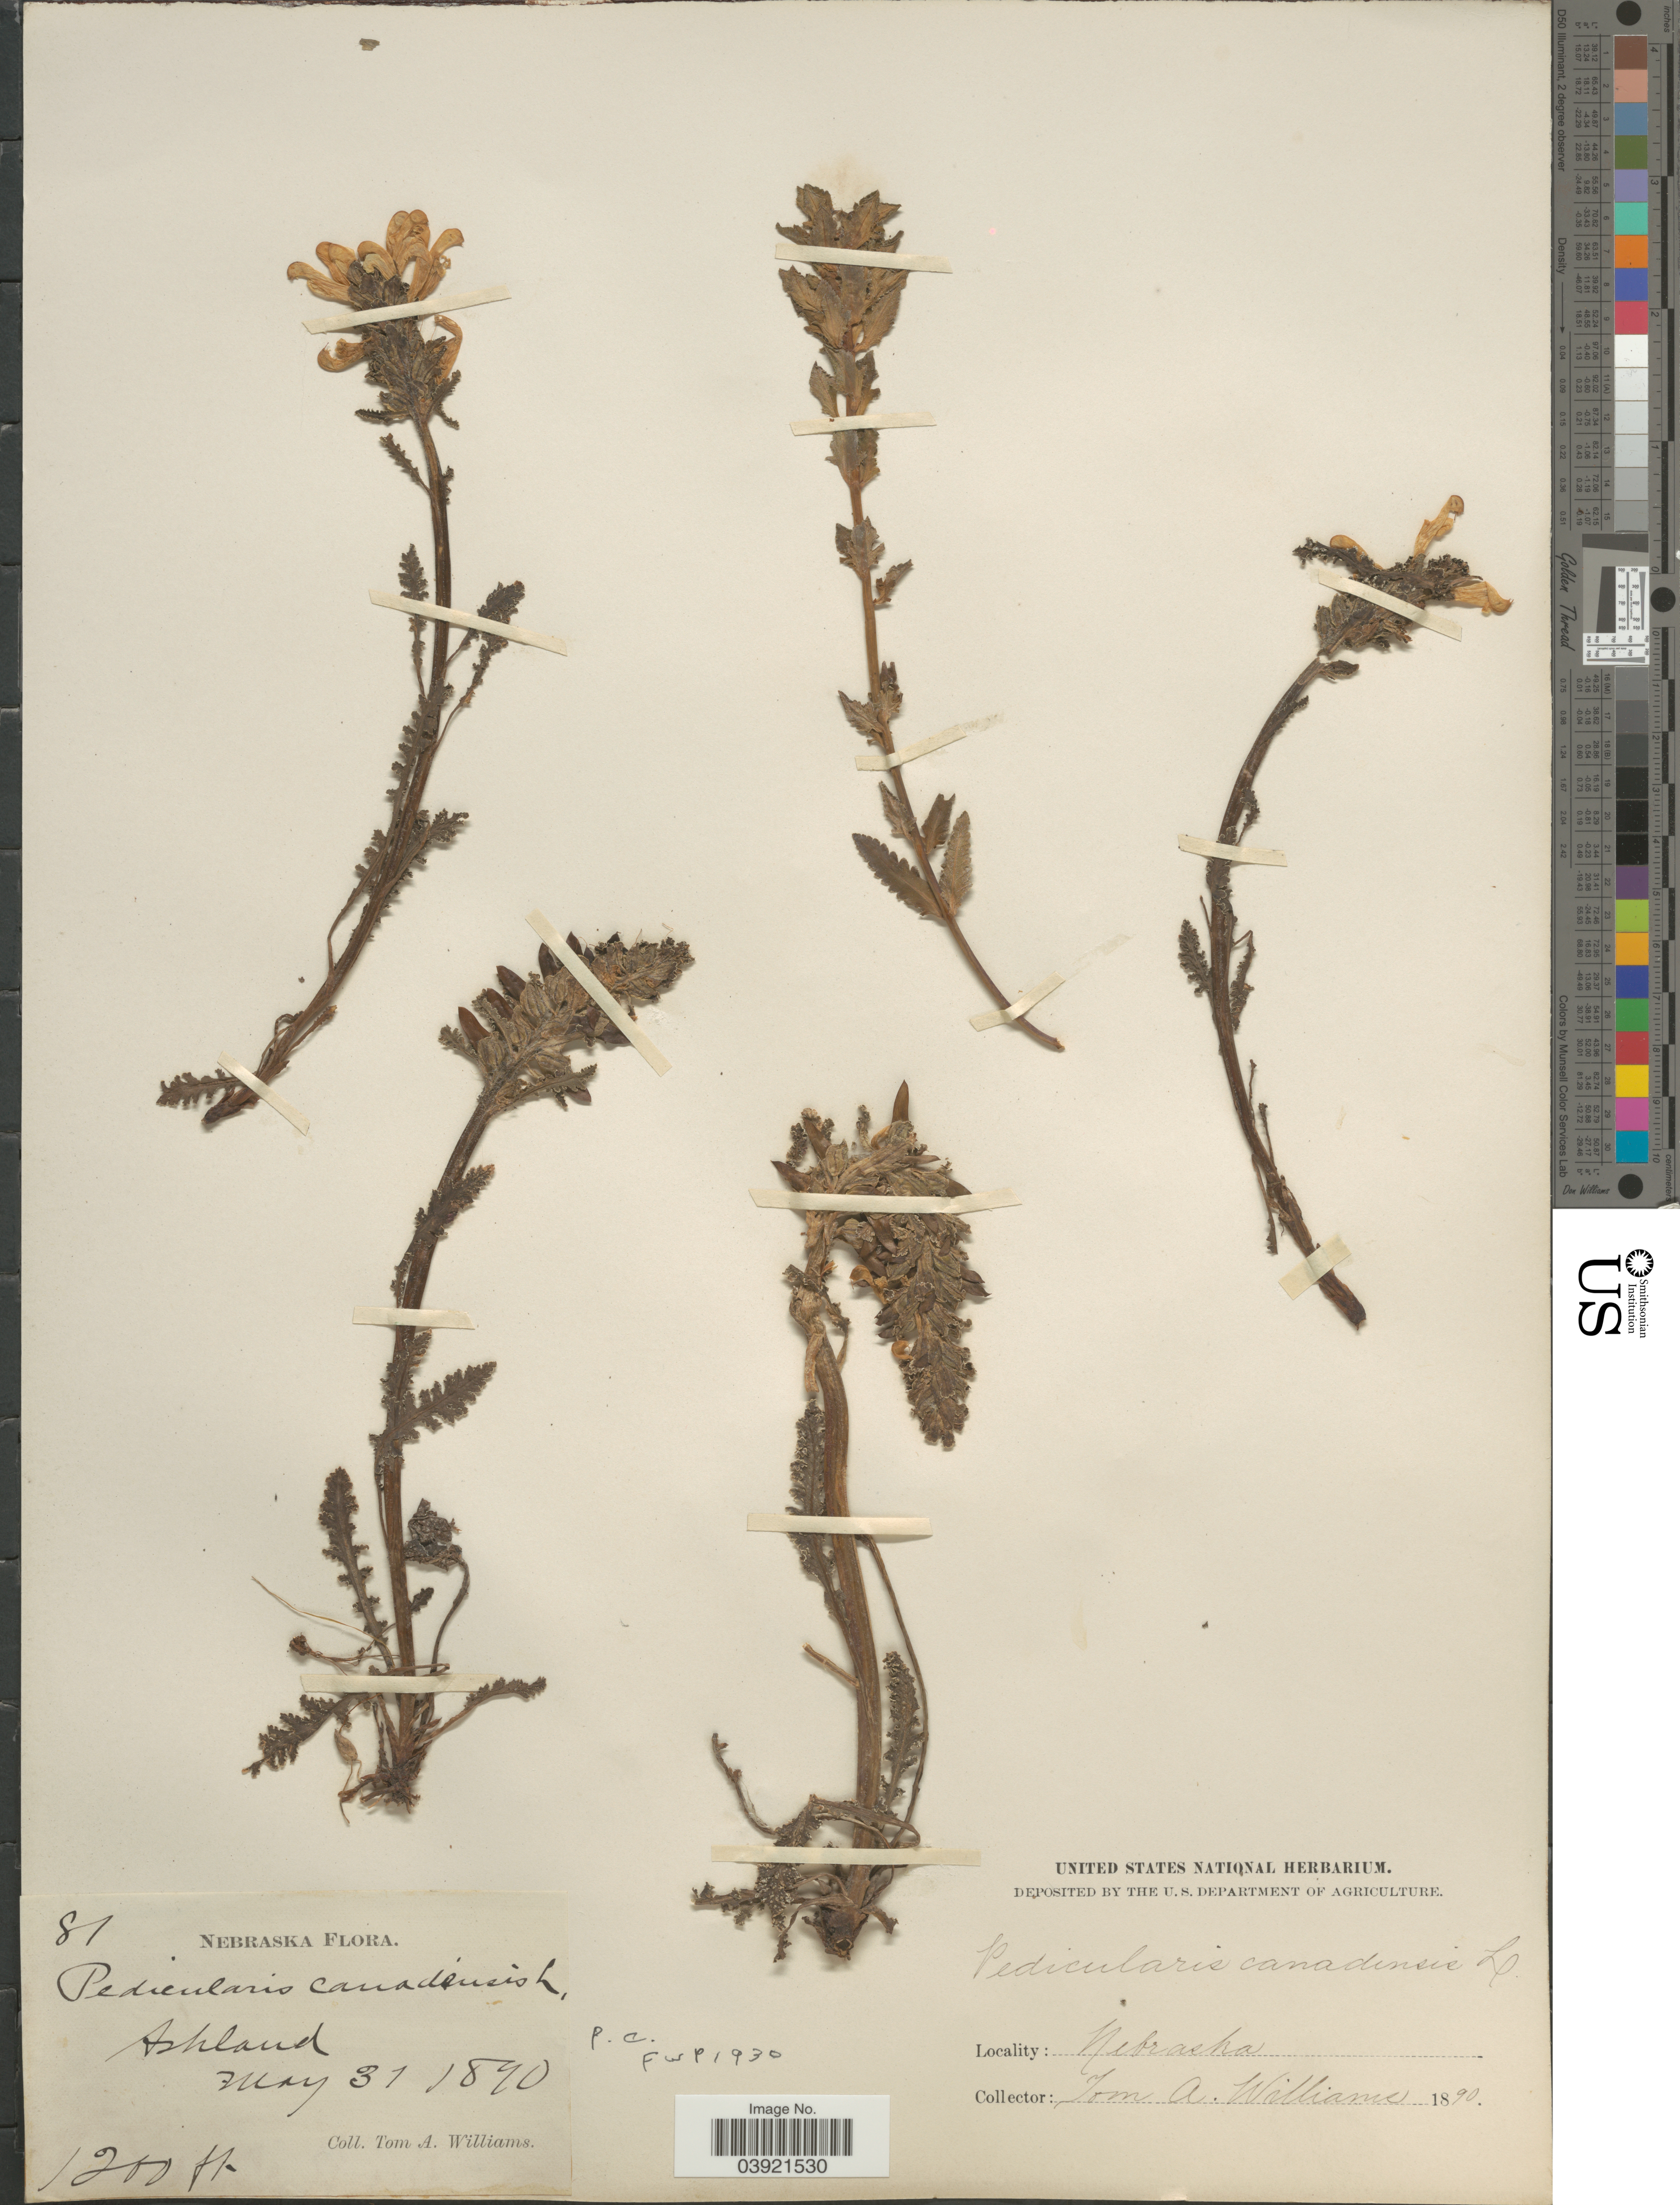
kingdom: Plantae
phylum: Tracheophyta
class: Magnoliopsida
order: Lamiales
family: Orobanchaceae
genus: Pedicularis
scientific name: Pedicularis canadensis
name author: L.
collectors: T. Williams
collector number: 81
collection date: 1890-05-31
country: United States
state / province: Nebraska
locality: Ashland.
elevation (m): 366